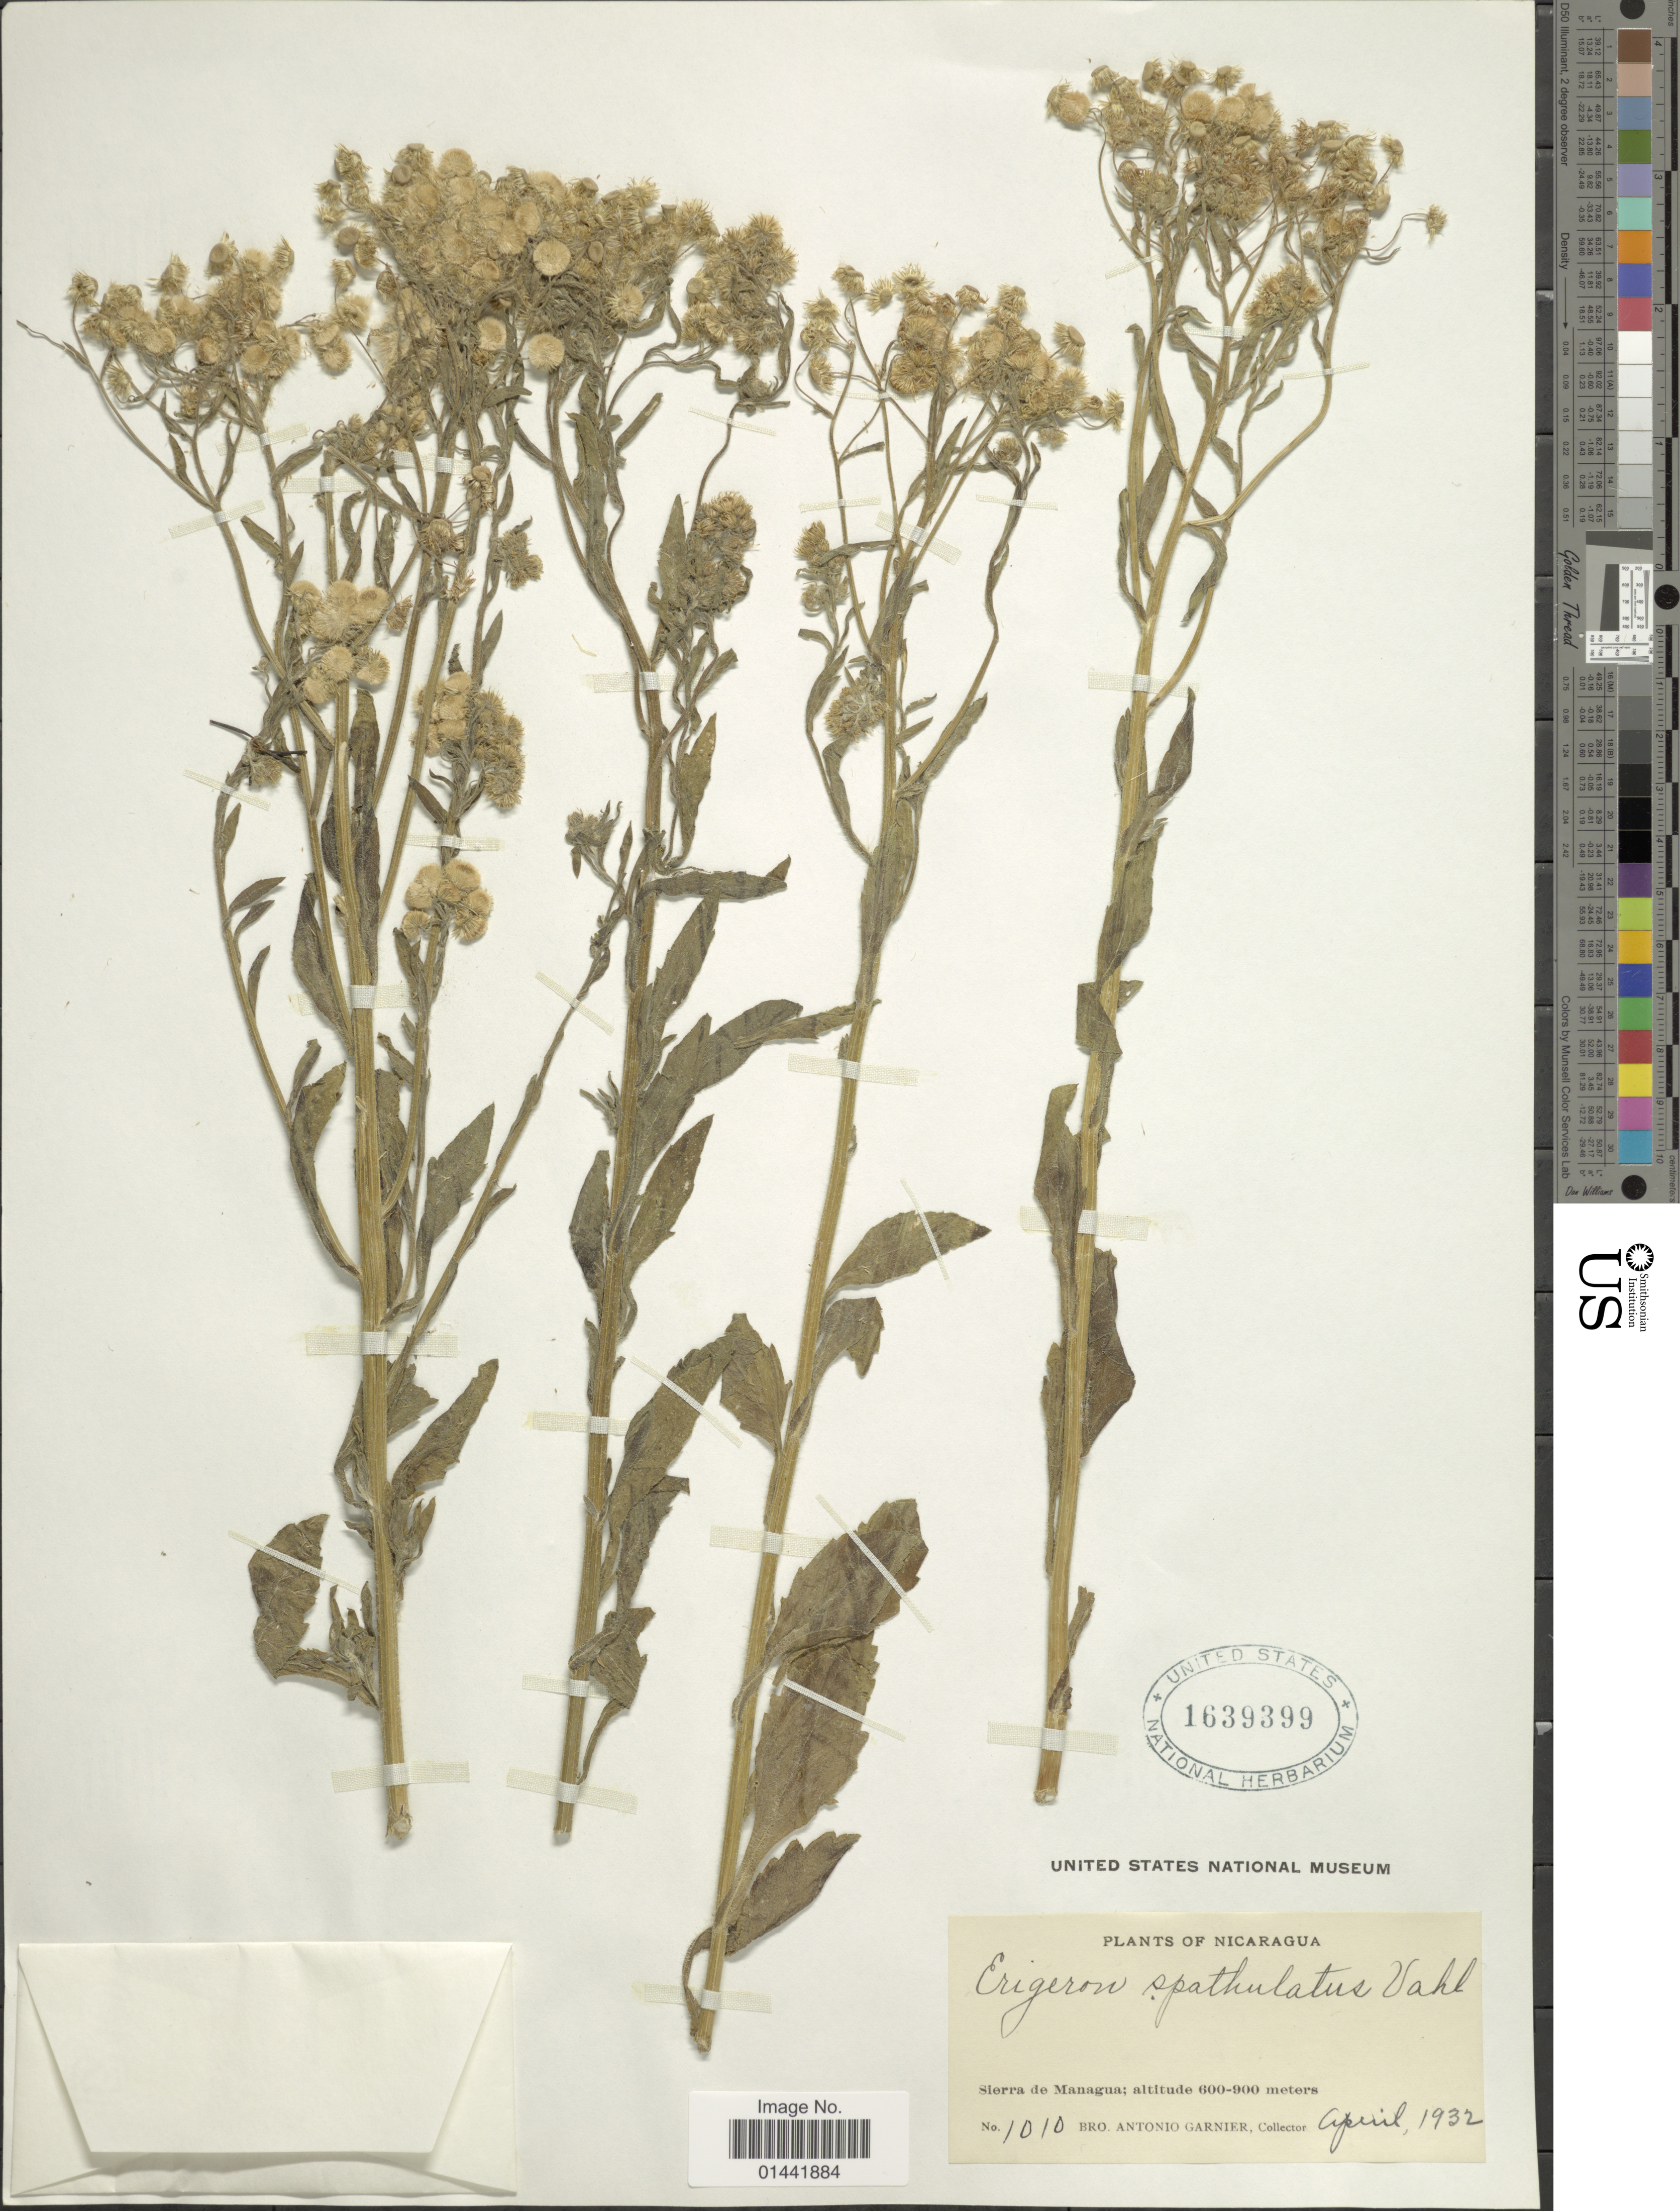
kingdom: Plantae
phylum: Tracheophyta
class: Magnoliopsida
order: Asterales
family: Asteraceae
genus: Erigeron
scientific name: Erigeron spathulatus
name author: Vahl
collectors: Bro. A. Garnier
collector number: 1010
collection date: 1932-04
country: Nicaragua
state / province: Managua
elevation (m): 600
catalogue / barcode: US 1639399